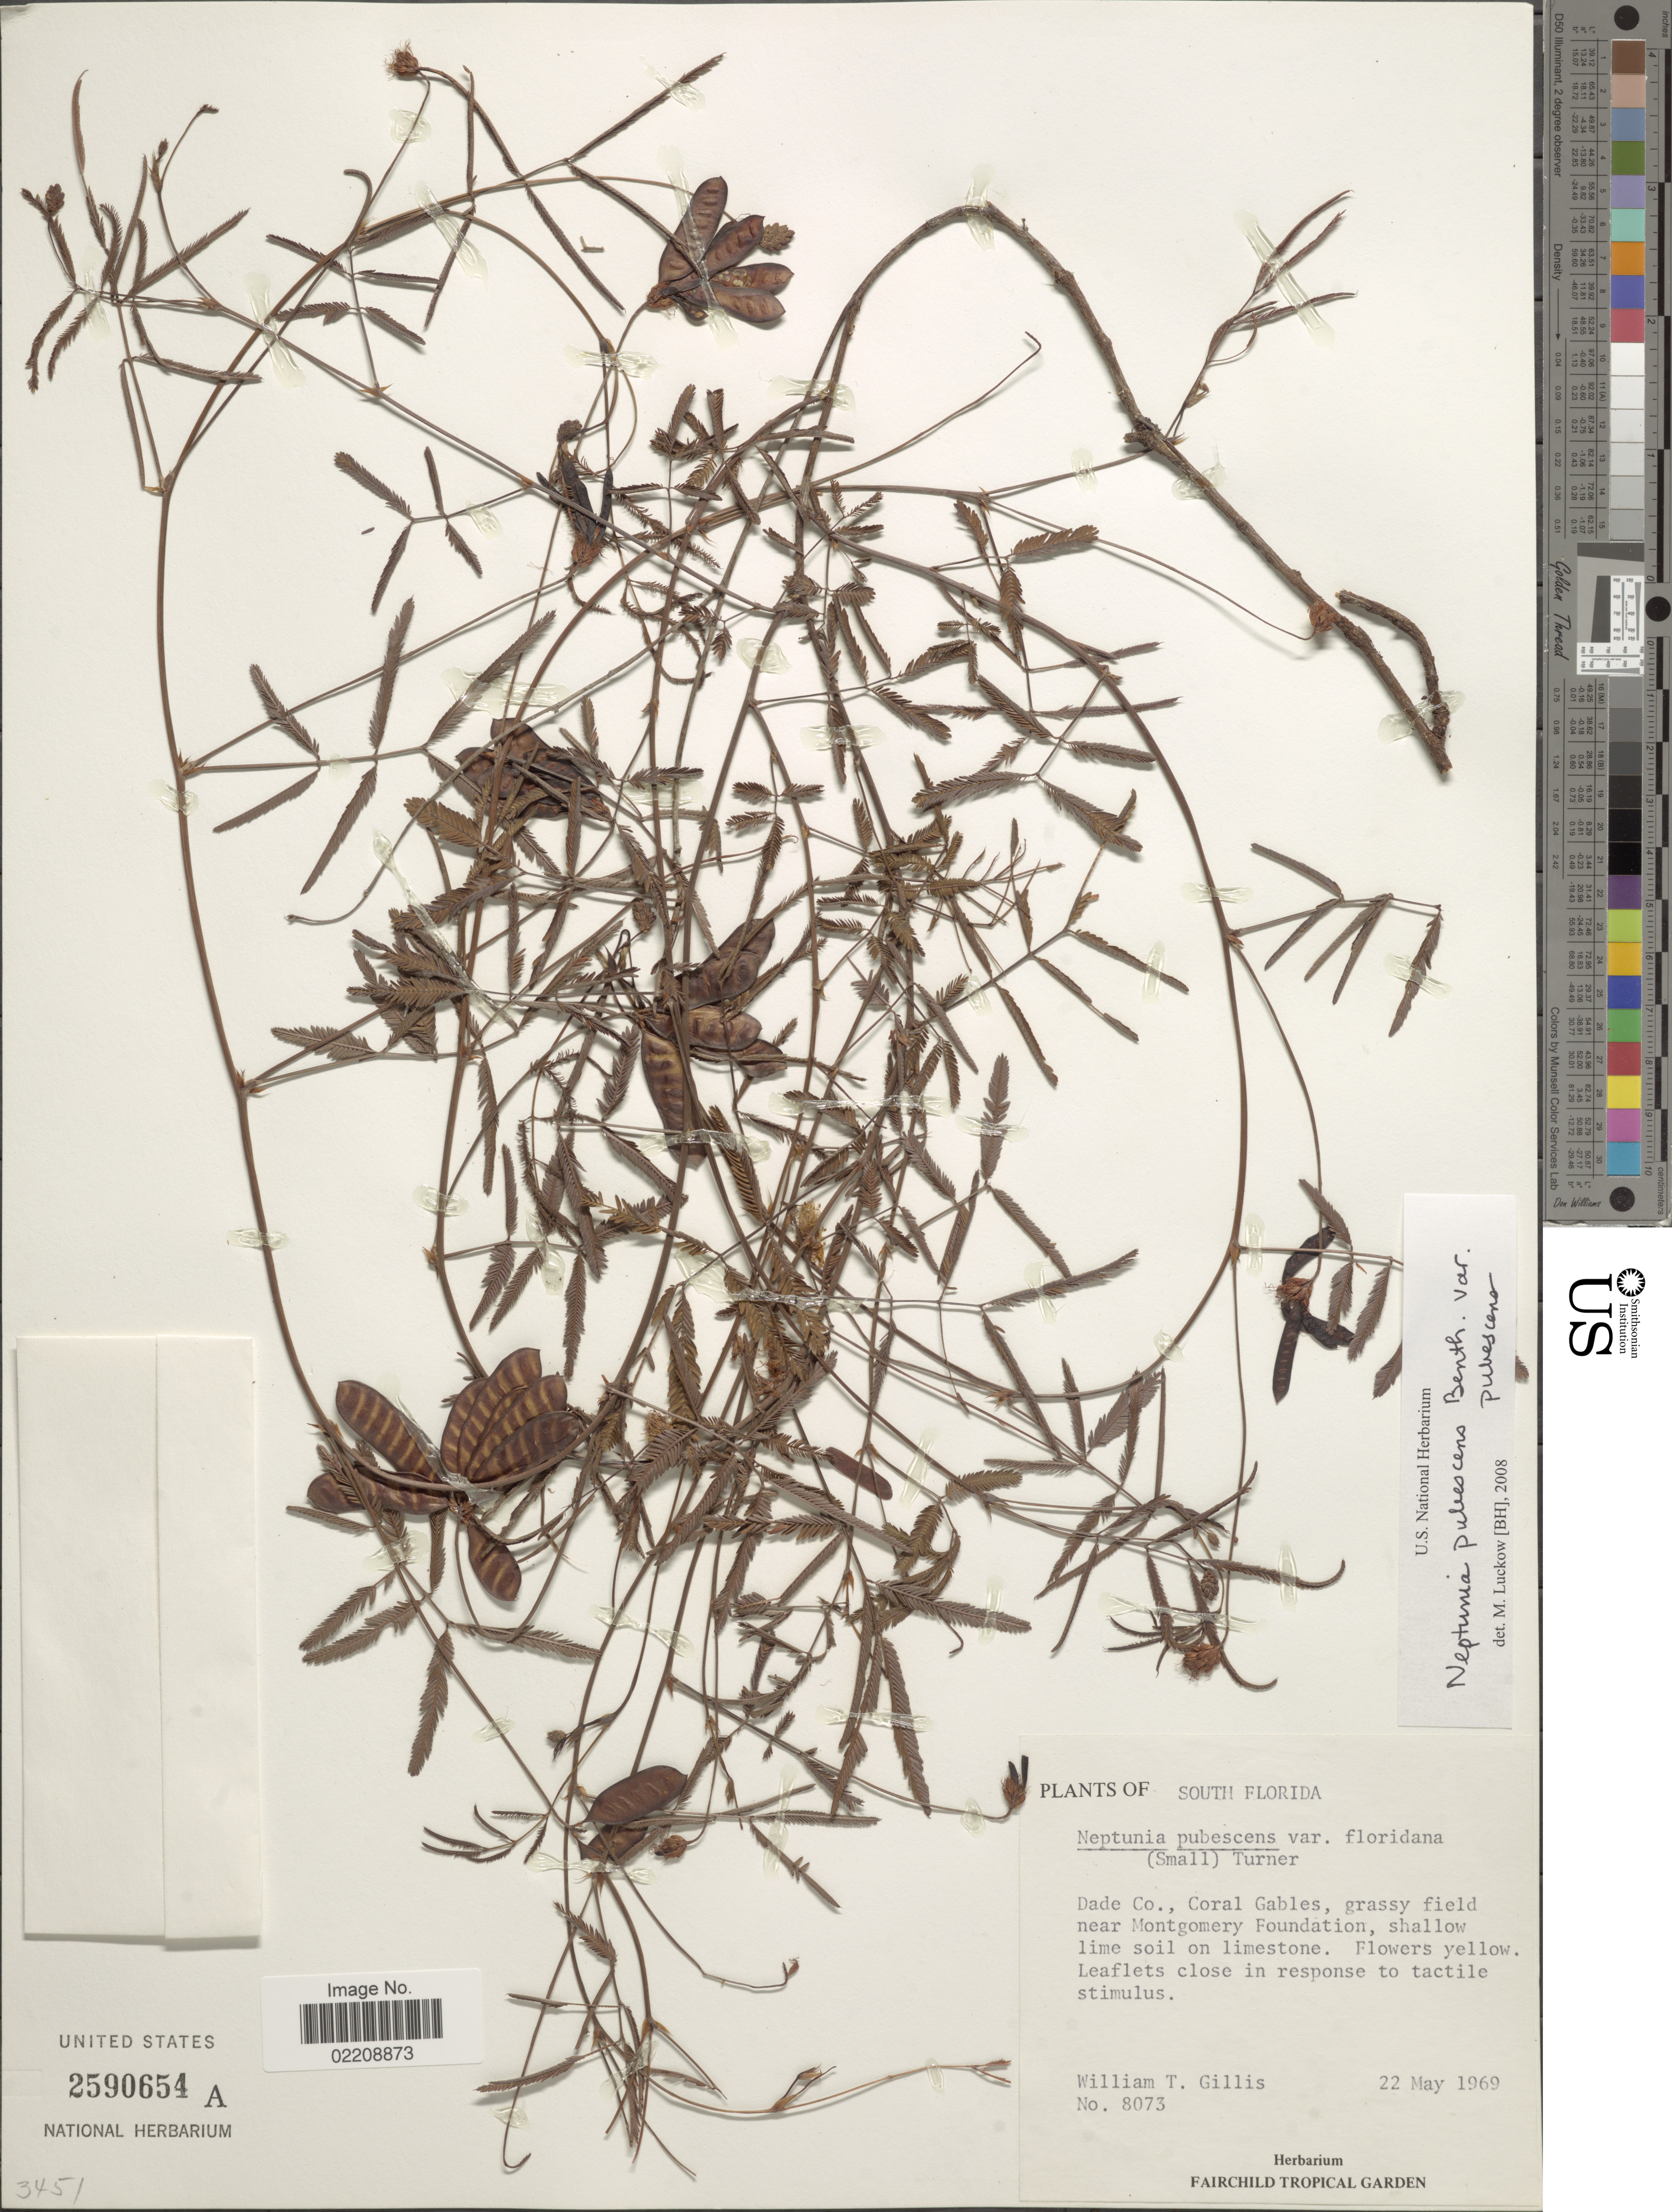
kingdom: Plantae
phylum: Tracheophyta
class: Magnoliopsida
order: Fabales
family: Fabaceae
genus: Neptunia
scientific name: Neptunia pubescens var. pubescens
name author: Benth.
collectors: W. T. Gillis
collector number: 8073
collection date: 1969-05-22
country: United States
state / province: Florida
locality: South Florida, Dade Co., Coral Gables, grassy field near Montgommery Foundation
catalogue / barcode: US 2590654A